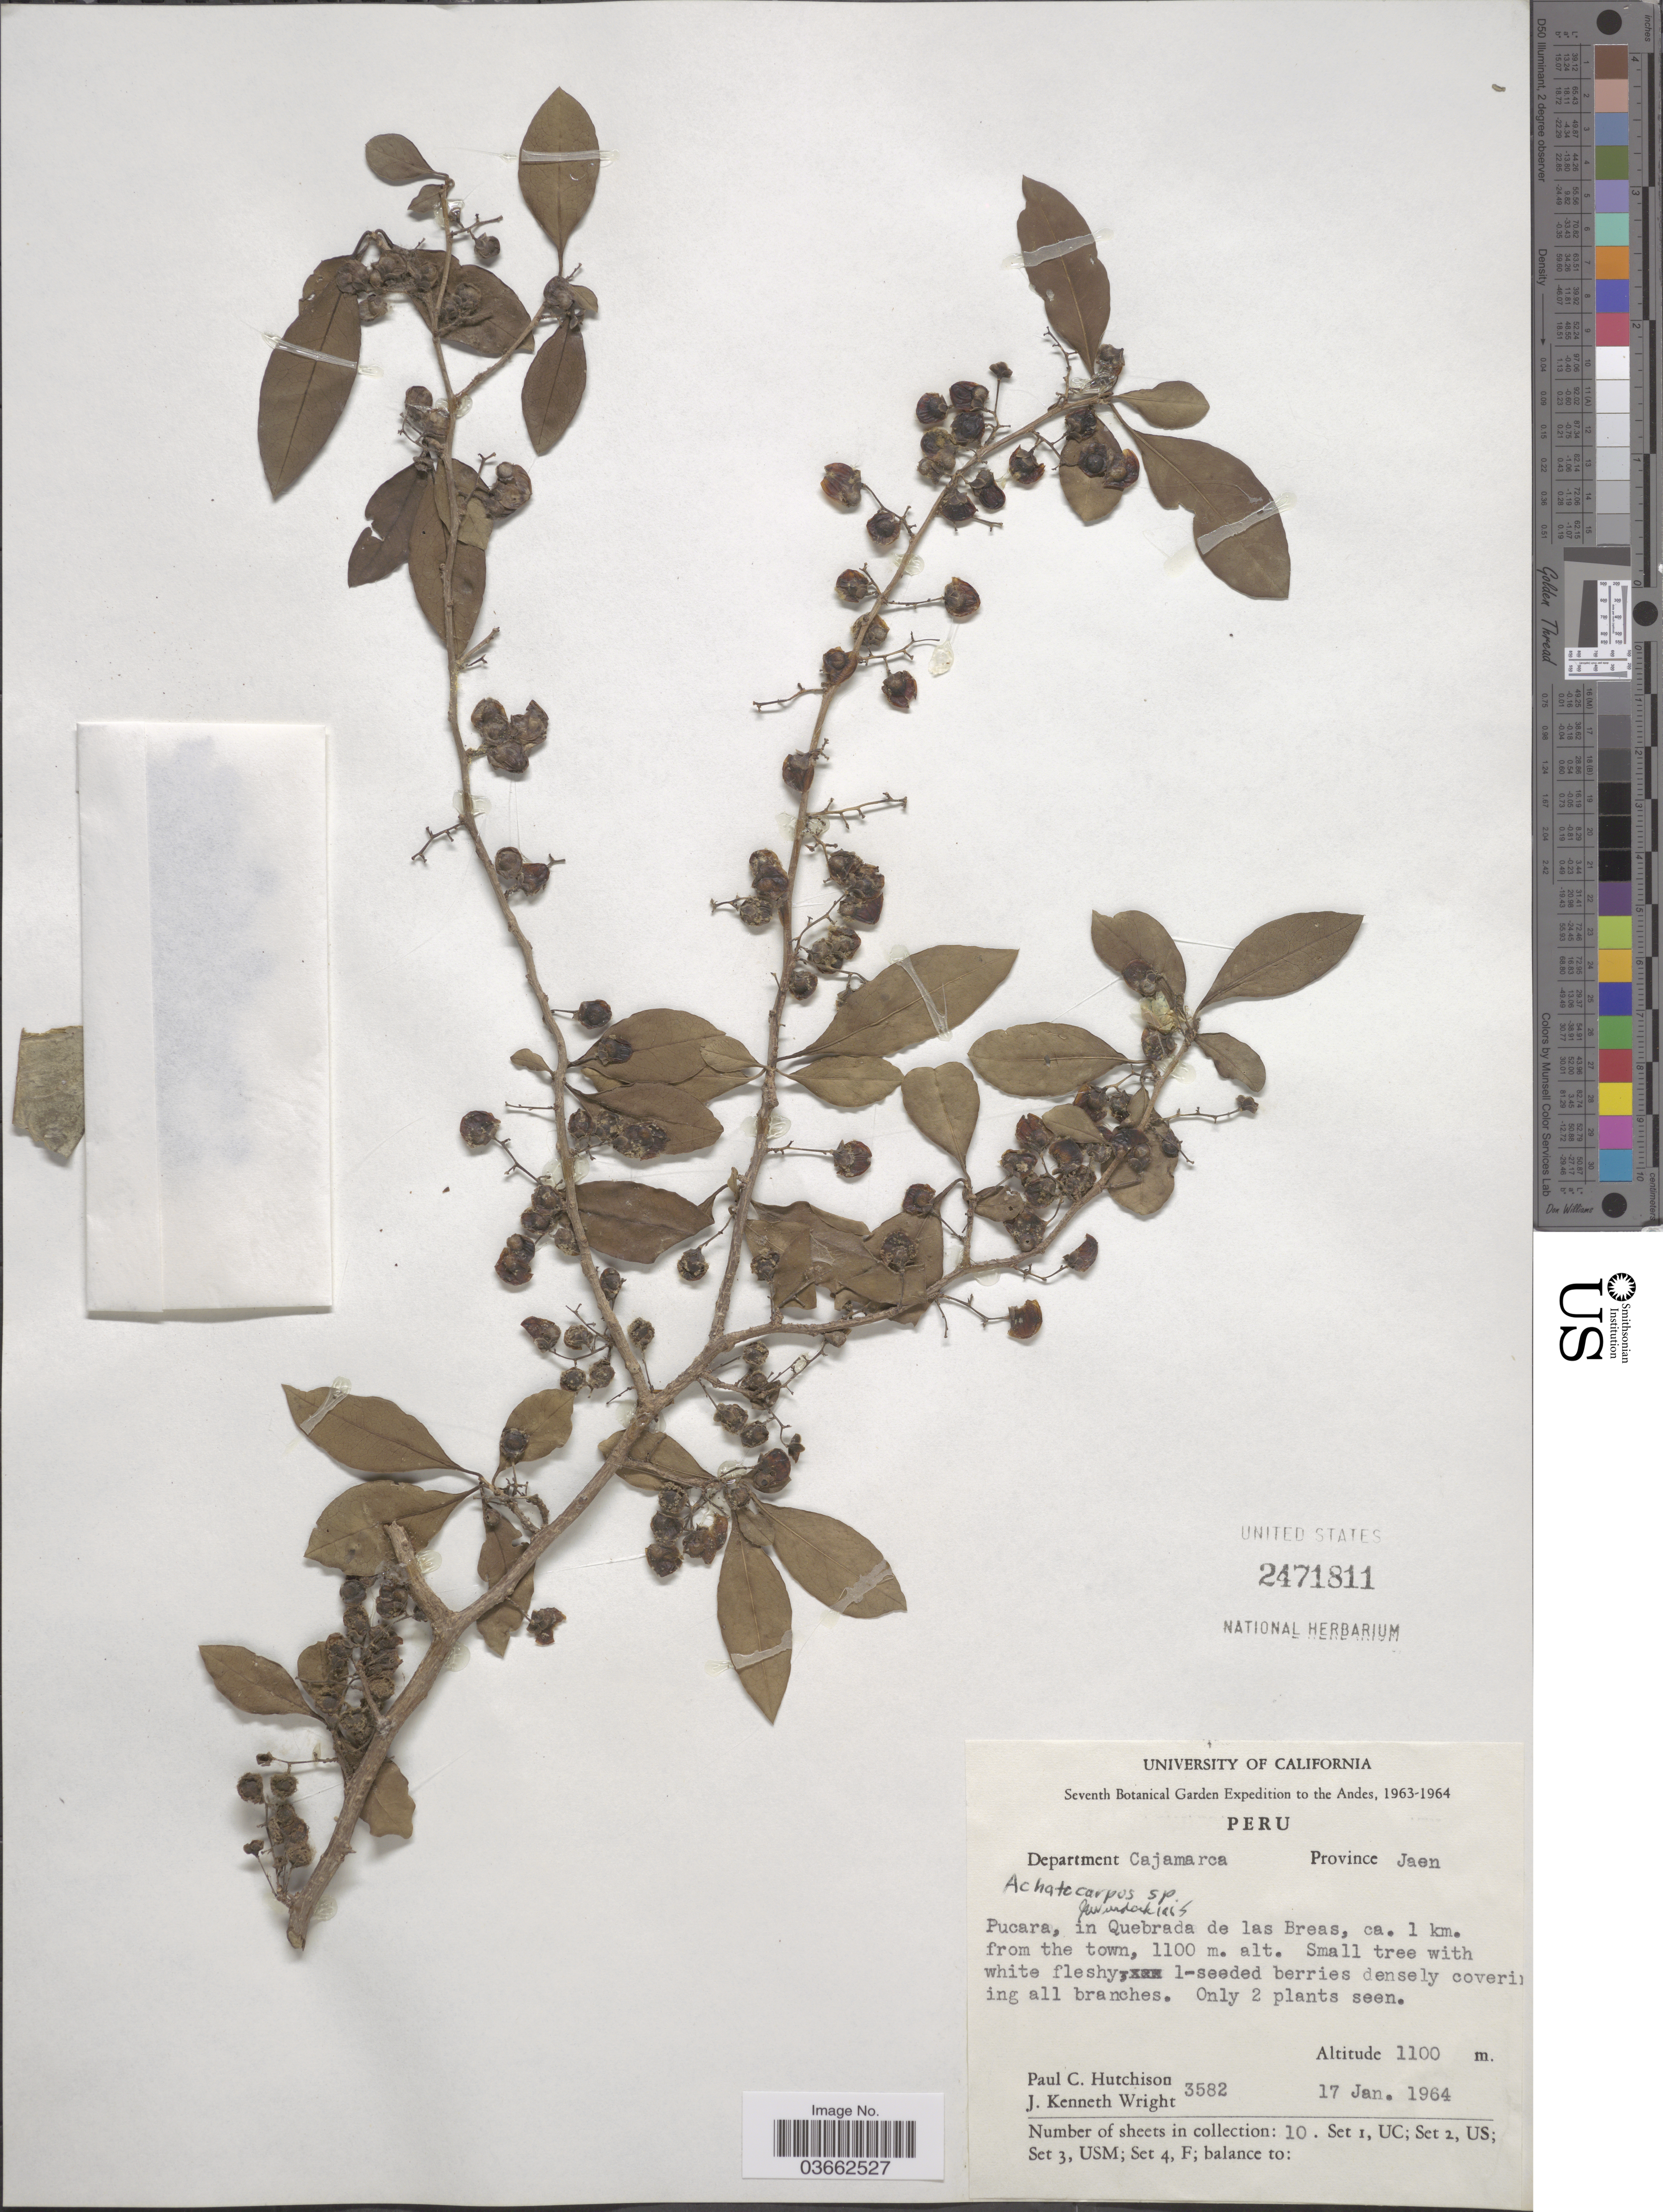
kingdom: Plantae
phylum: Tracheophyta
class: Magnoliopsida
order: Caryophyllales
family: Achatocarpaceae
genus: Achatocarpus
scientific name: Achatocarpus sp.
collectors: P. C. Hutchison & J. K. Wright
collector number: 3582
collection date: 1964-01-17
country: Peru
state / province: Cajamarca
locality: The Andes, Department Cajamarca, Province Jaen. Pucara, in Quebrada de las Breas, ca. 1 km. from the town.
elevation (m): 1100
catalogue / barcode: US 2471811